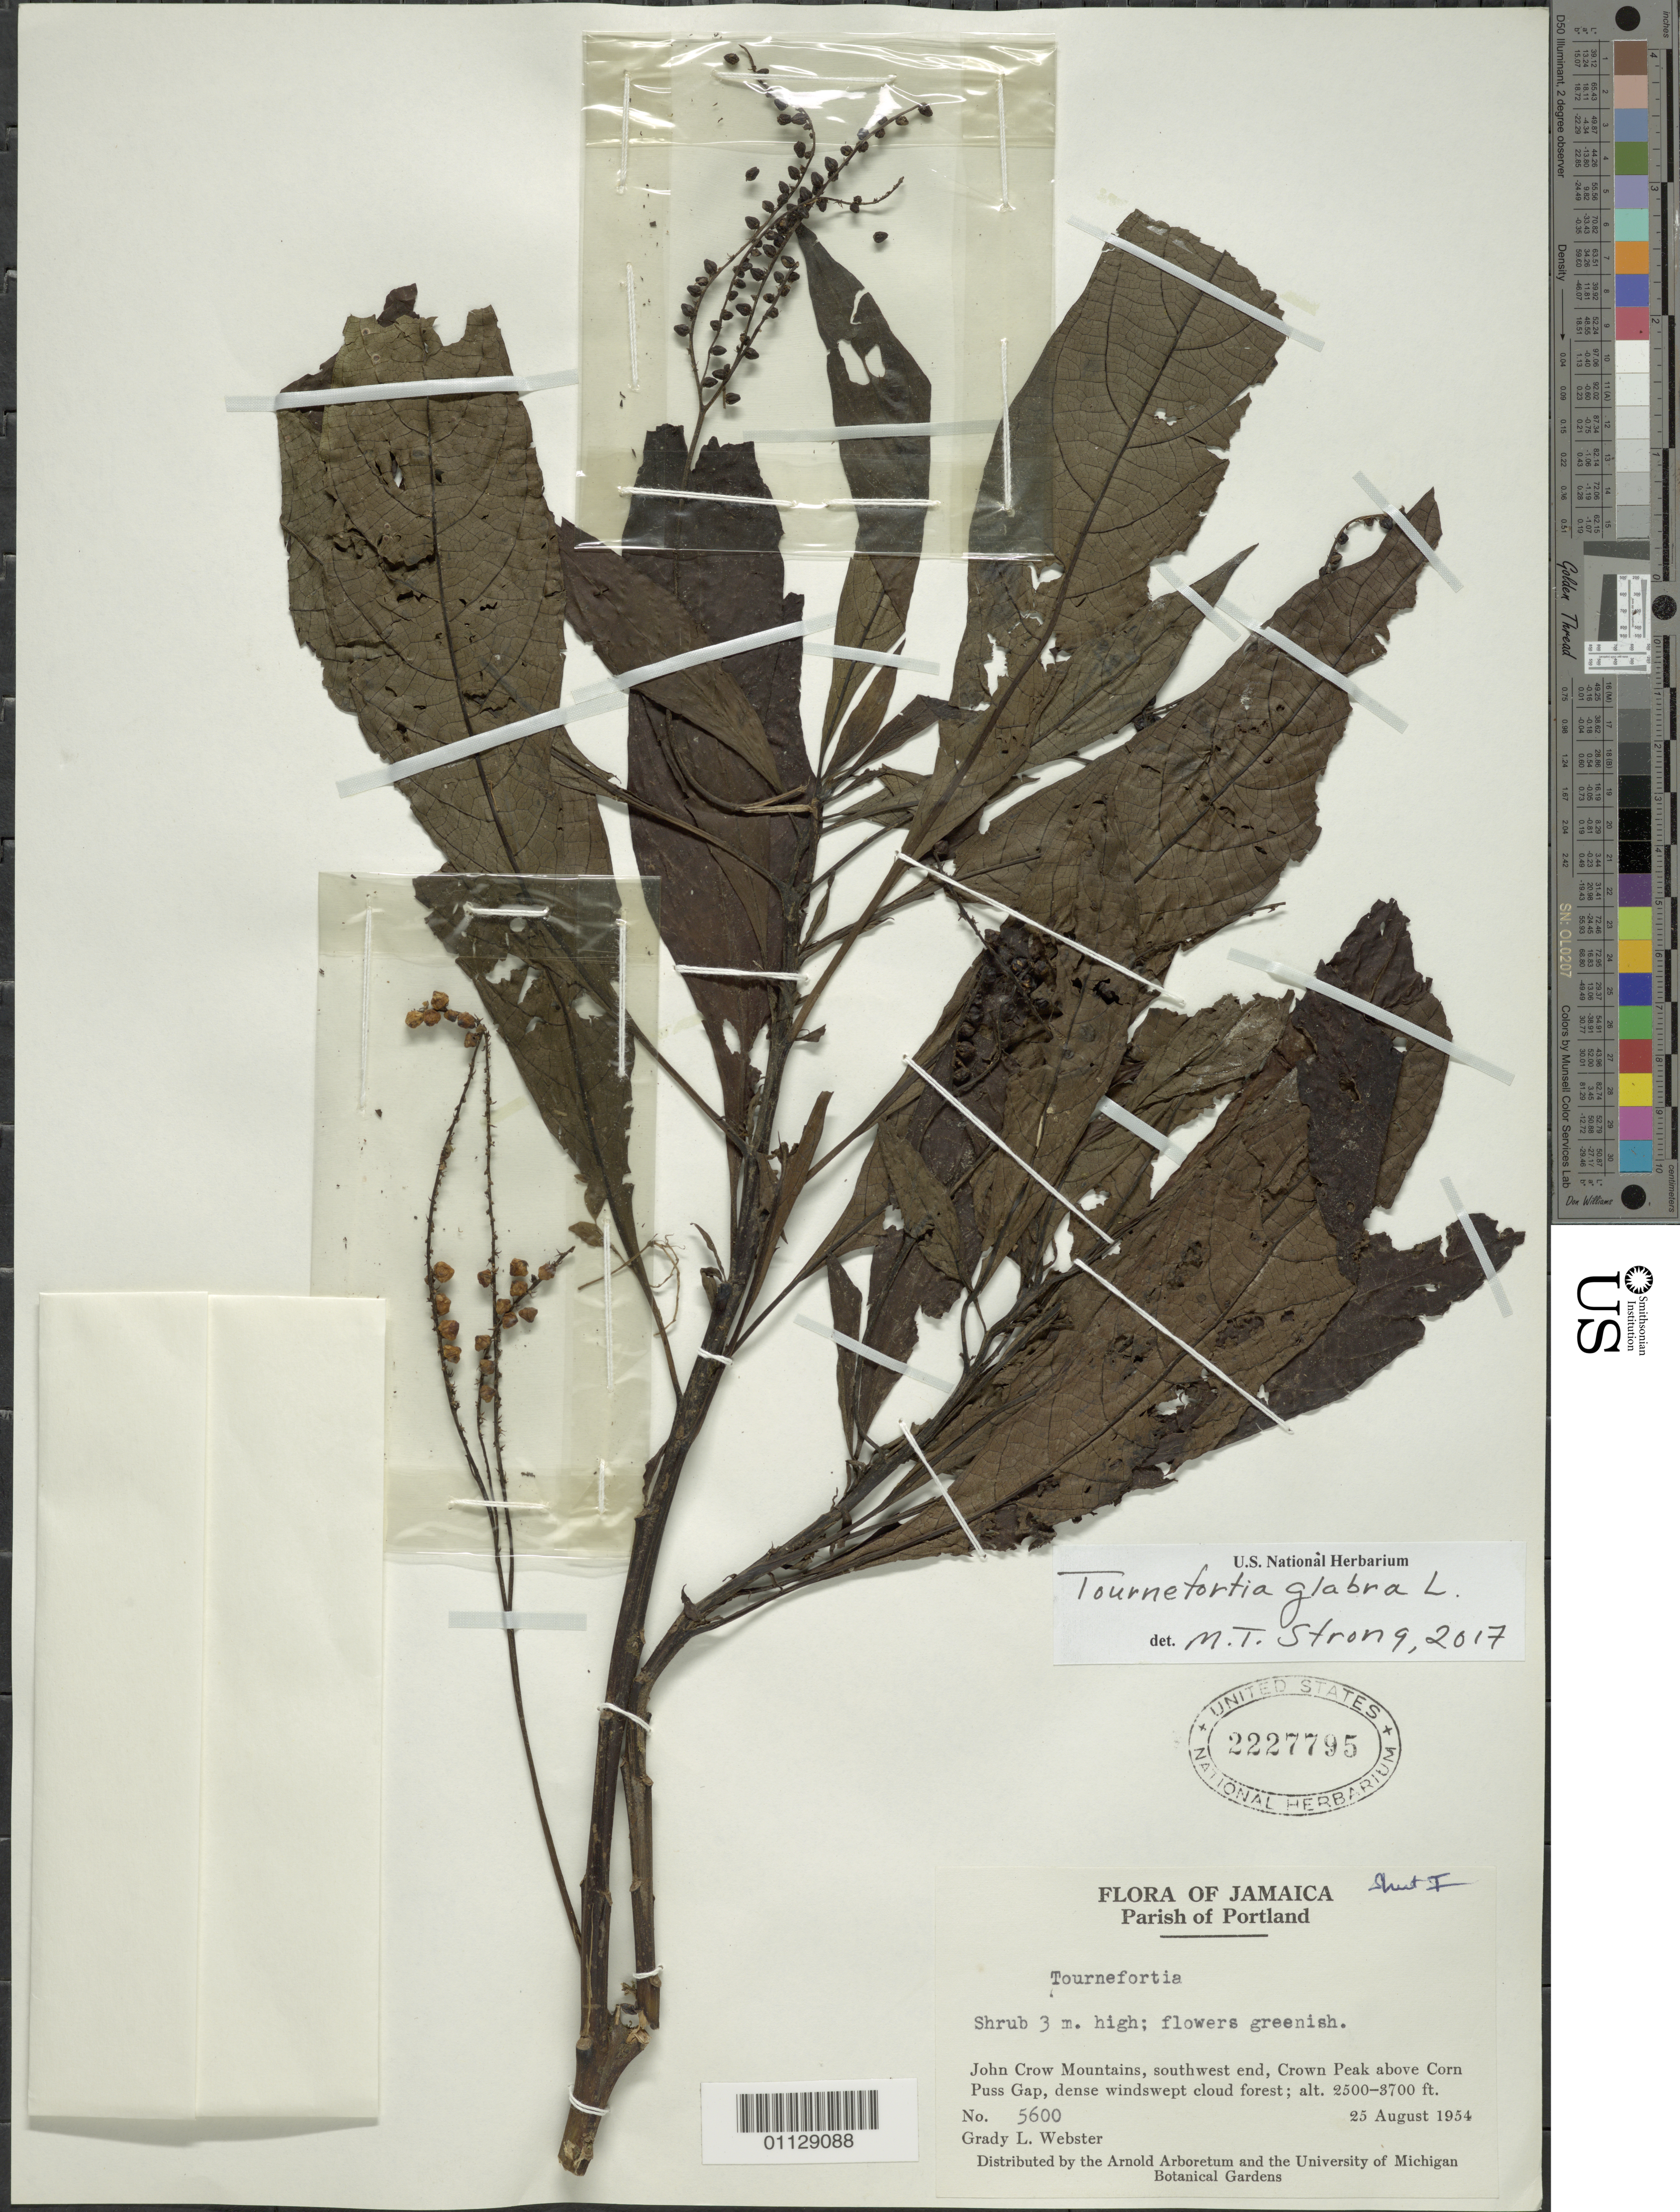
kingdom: Plantae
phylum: Tracheophyta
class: Magnoliopsida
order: Boraginales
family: Heliotropiaceae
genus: Tournefortia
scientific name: Tournefortia glabra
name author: L.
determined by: Strong, Mark T., (BOT), Smithsonian Institution - National Museum of Natural History (UNITED STATES)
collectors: G. L. Webster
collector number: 5600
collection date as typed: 25 Aug 1954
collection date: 1954-08-25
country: Jamaica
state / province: Portland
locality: John Crow Mountains, southwest end, Crown Peak above Corn Puss Gap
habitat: Dense windswept cloud forest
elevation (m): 762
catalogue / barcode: US 2227795